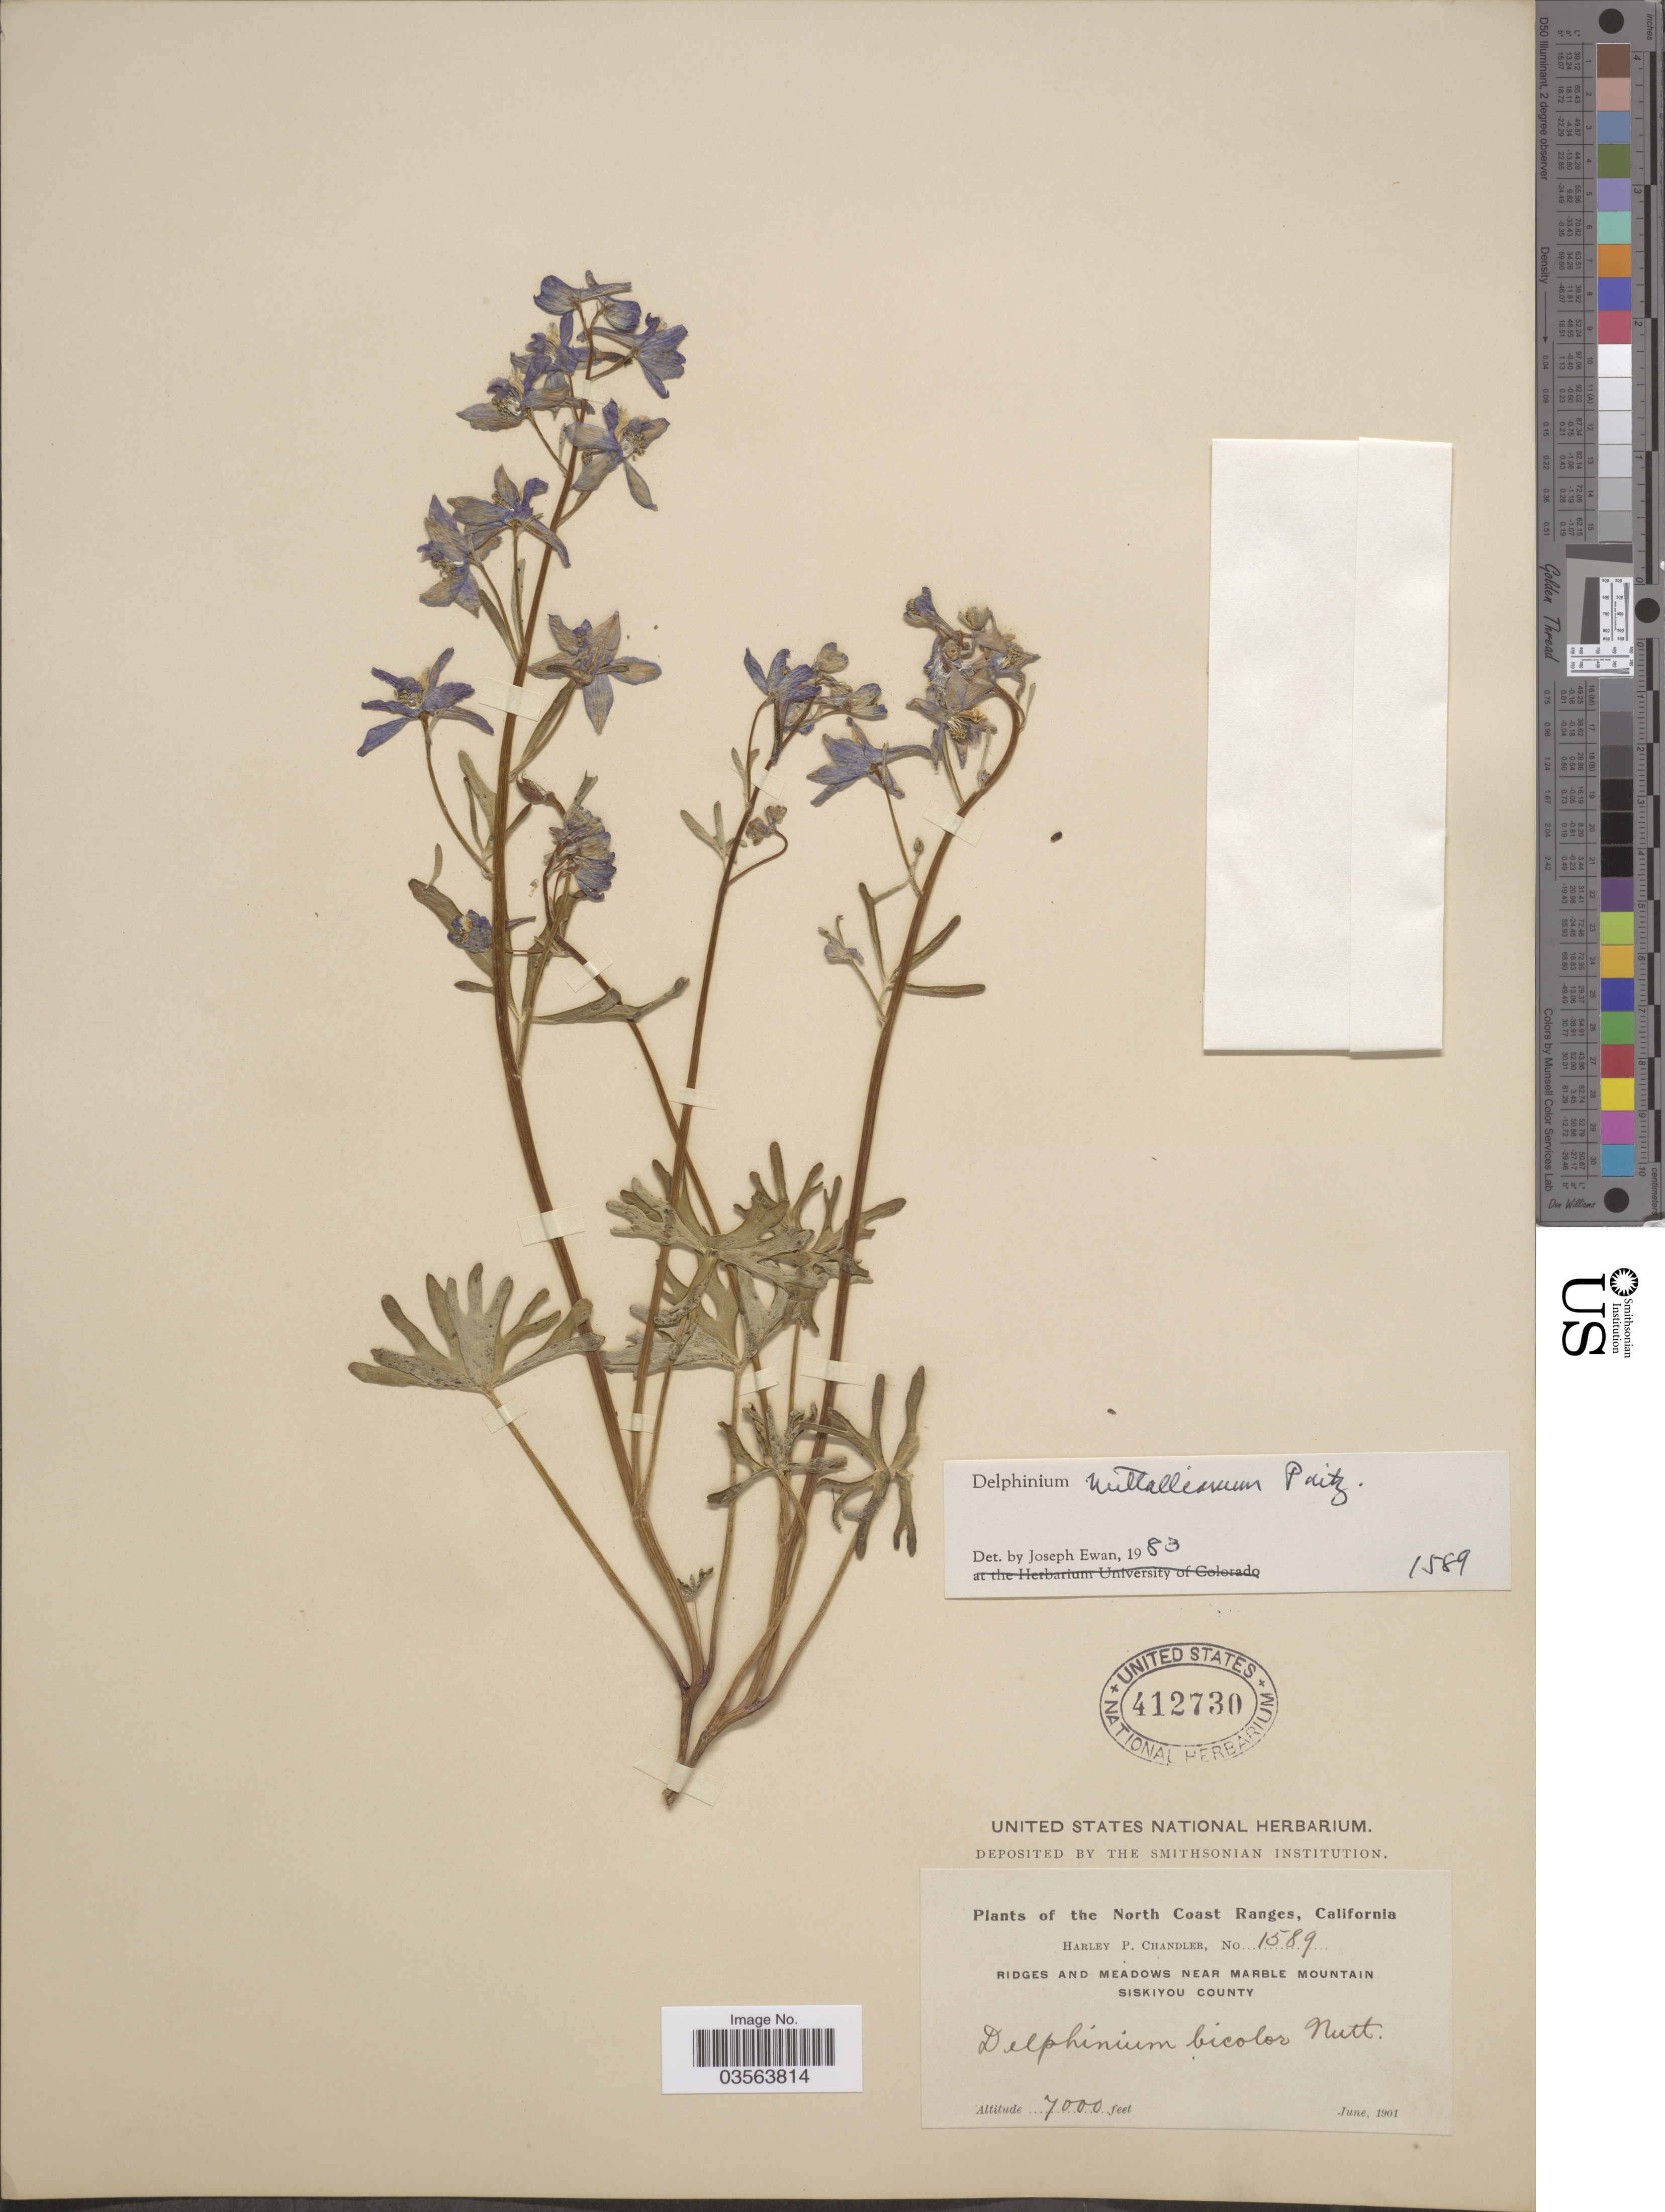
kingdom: Plantae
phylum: Tracheophyta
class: Magnoliopsida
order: Ranunculales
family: Ranunculaceae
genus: Delphinium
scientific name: Delphinium nuttallianum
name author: E. Pritz. ex Walpers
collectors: H. Chandler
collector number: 1589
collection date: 1901-06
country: United States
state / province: California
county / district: Siskiyou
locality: The North Coast Ranges. Ridges and Meadows near Marble Mountain Siskiyou County.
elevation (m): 2134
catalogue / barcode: US 412730